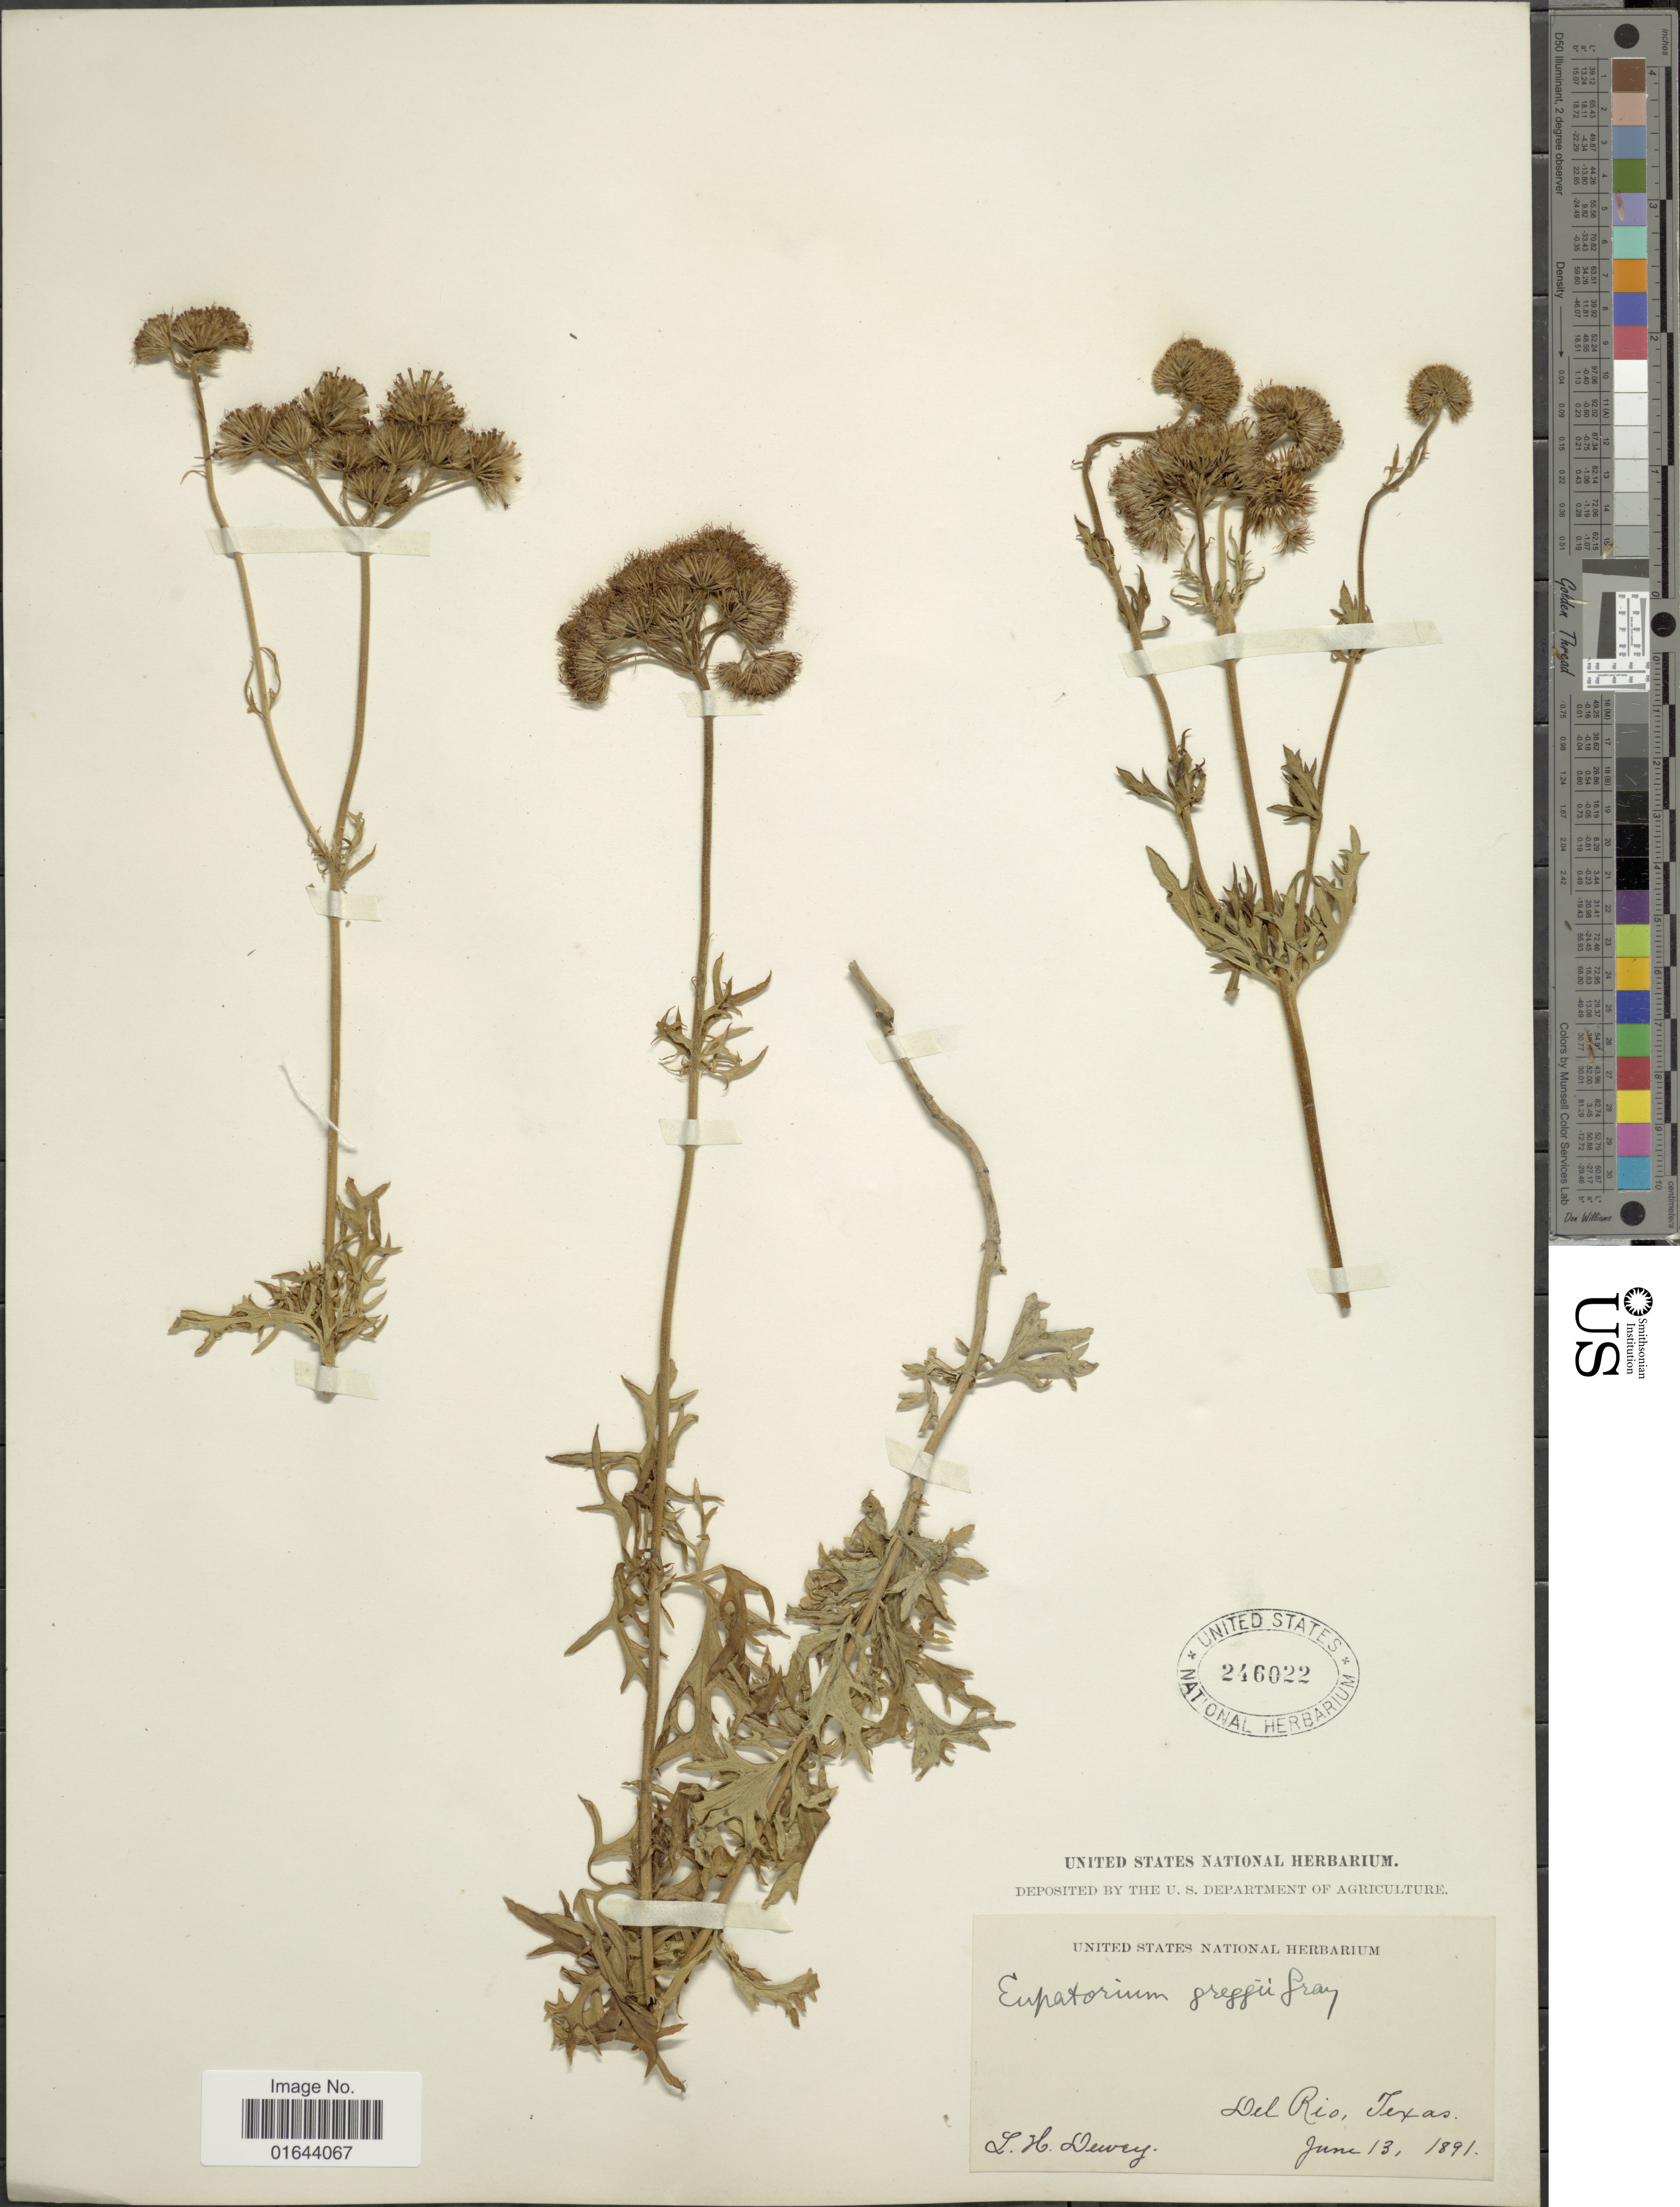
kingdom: Plantae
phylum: Tracheophyta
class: Magnoliopsida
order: Asterales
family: Asteraceae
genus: Conoclinium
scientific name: Conoclinium greggii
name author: (A. Gray) Small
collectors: L. H. Dewey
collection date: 1891-06-13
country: United States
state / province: Texas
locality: Del Rio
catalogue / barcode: US 246022